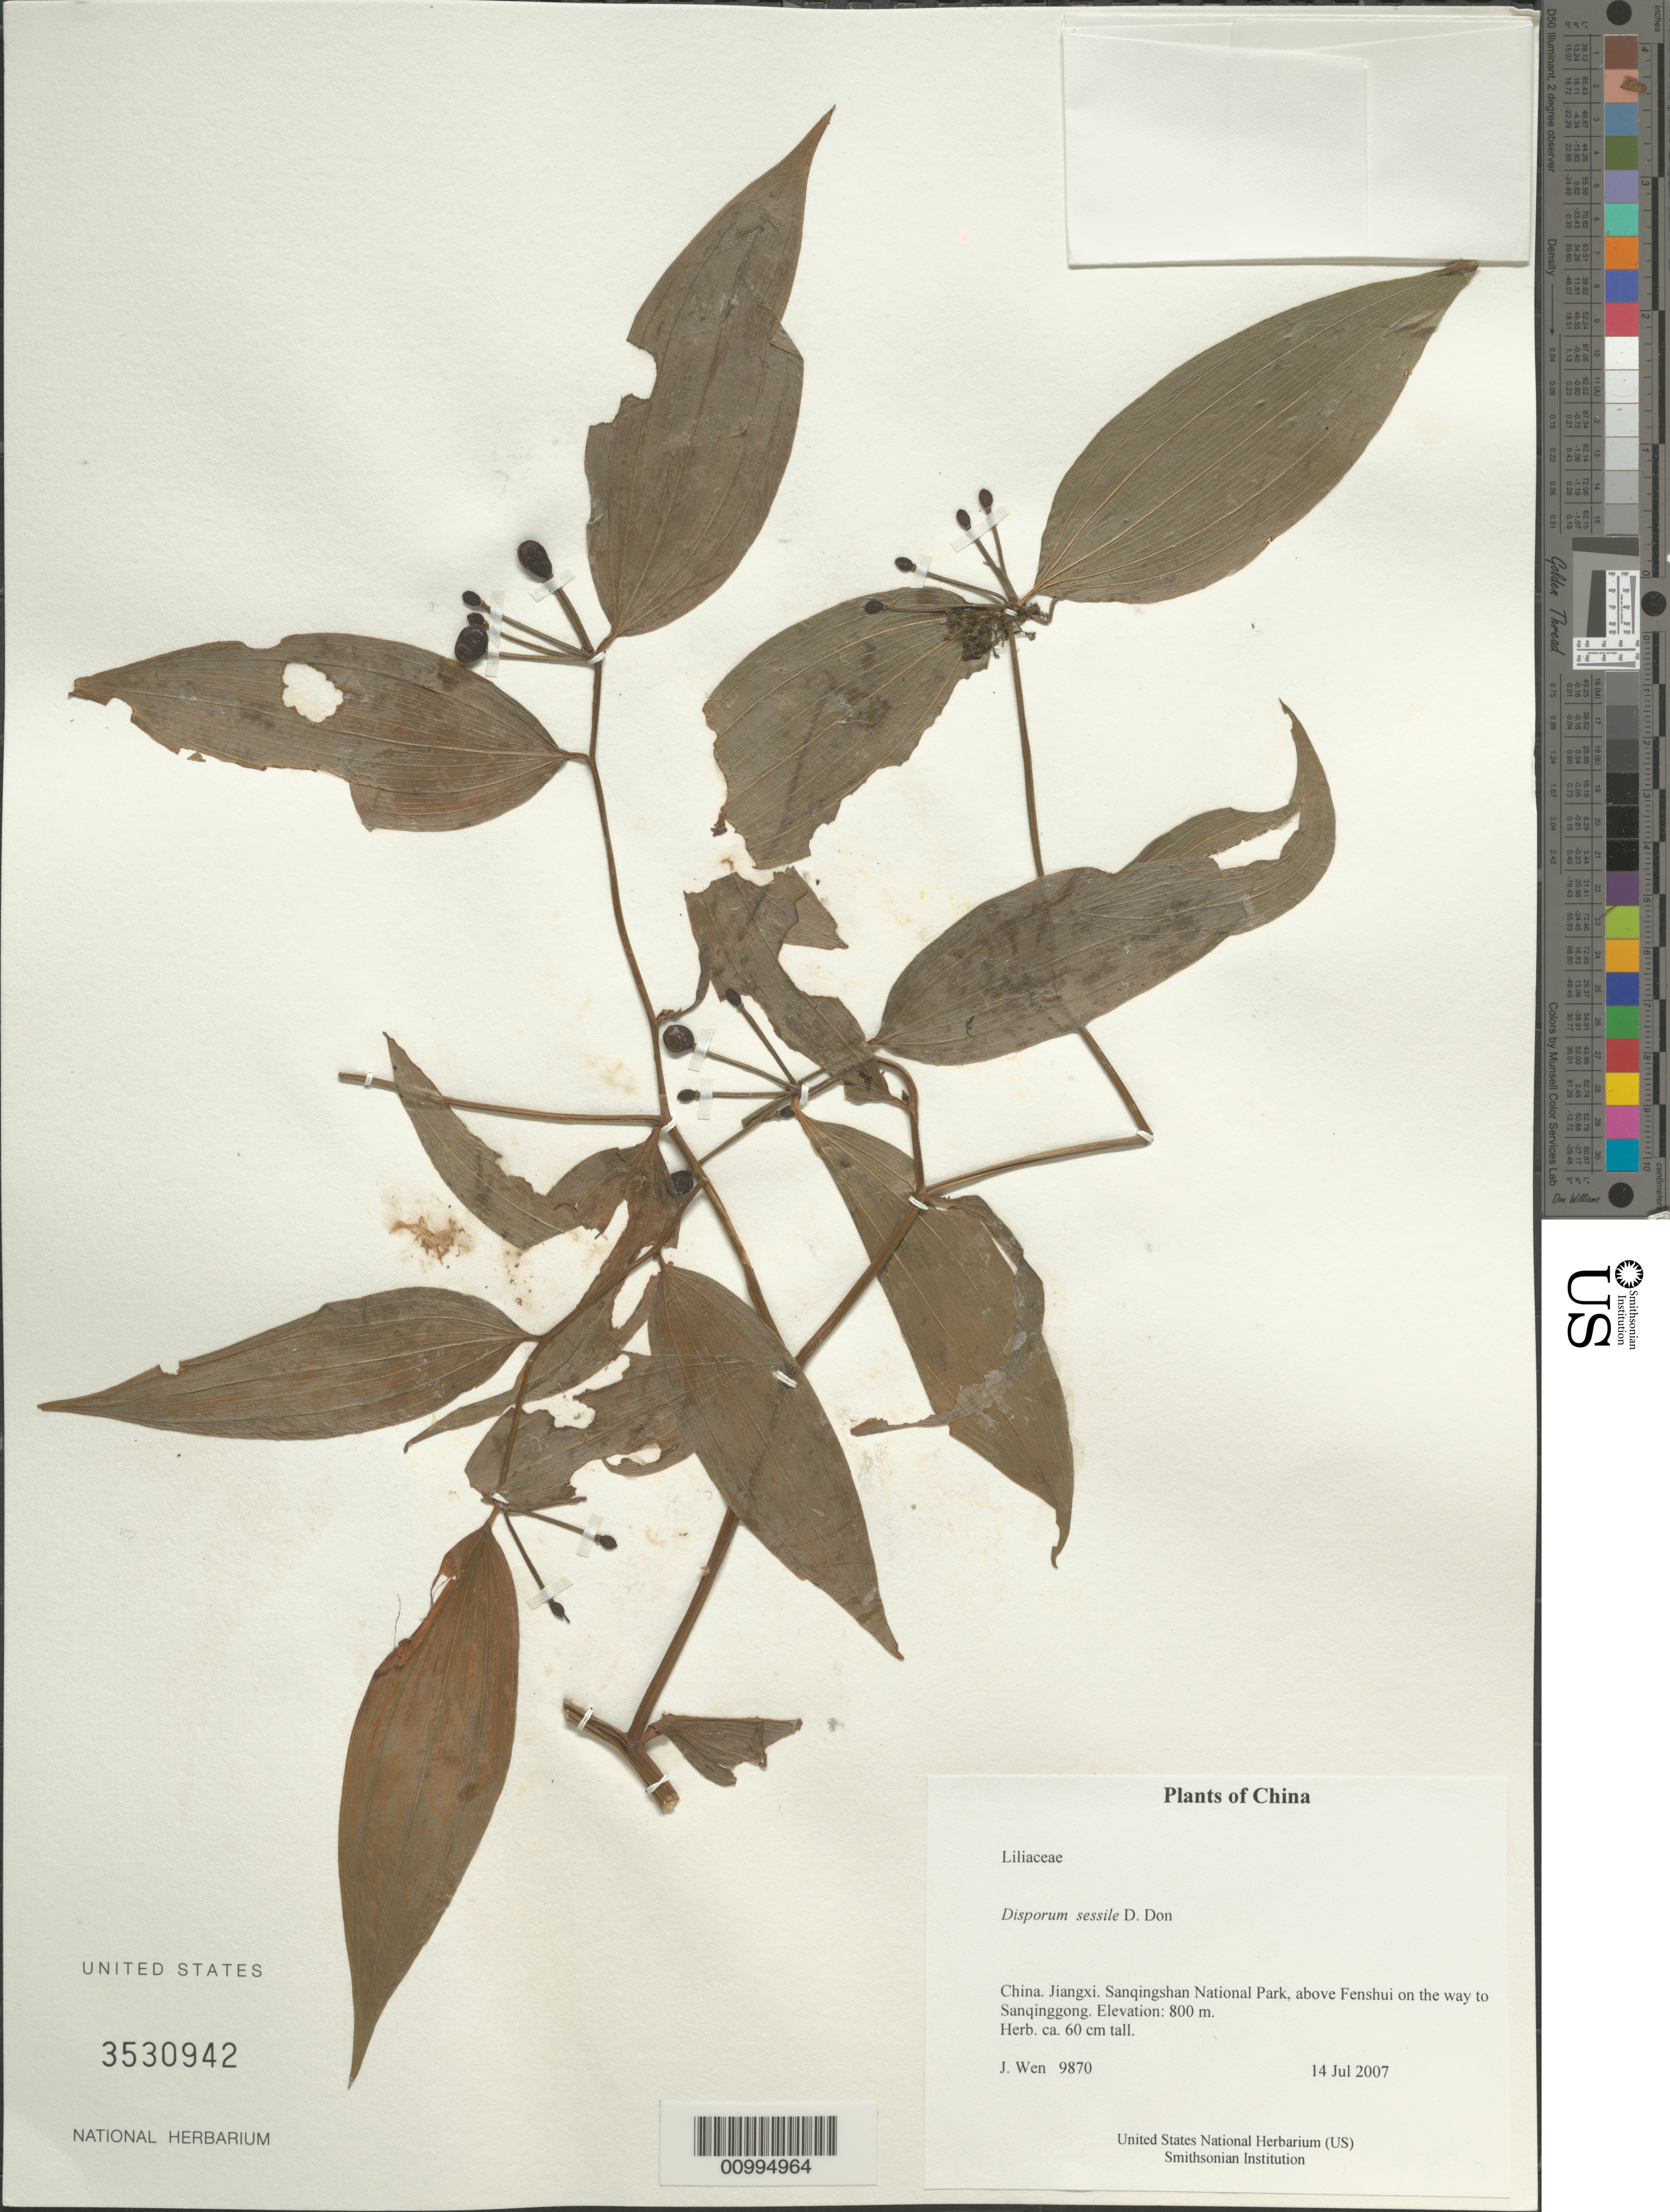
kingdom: Plantae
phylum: Tracheophyta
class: Liliopsida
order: Liliales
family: Colchicaceae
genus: Disporum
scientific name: Disporum sessile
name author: D. Don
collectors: J. Wen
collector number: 9870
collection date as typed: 14 Jul 2007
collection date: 2007-07-14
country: China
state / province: Jiangxi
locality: Sanqingshan National Park, above Fenshui on the way to Sanqinggong.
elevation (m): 800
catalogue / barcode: US 3530942